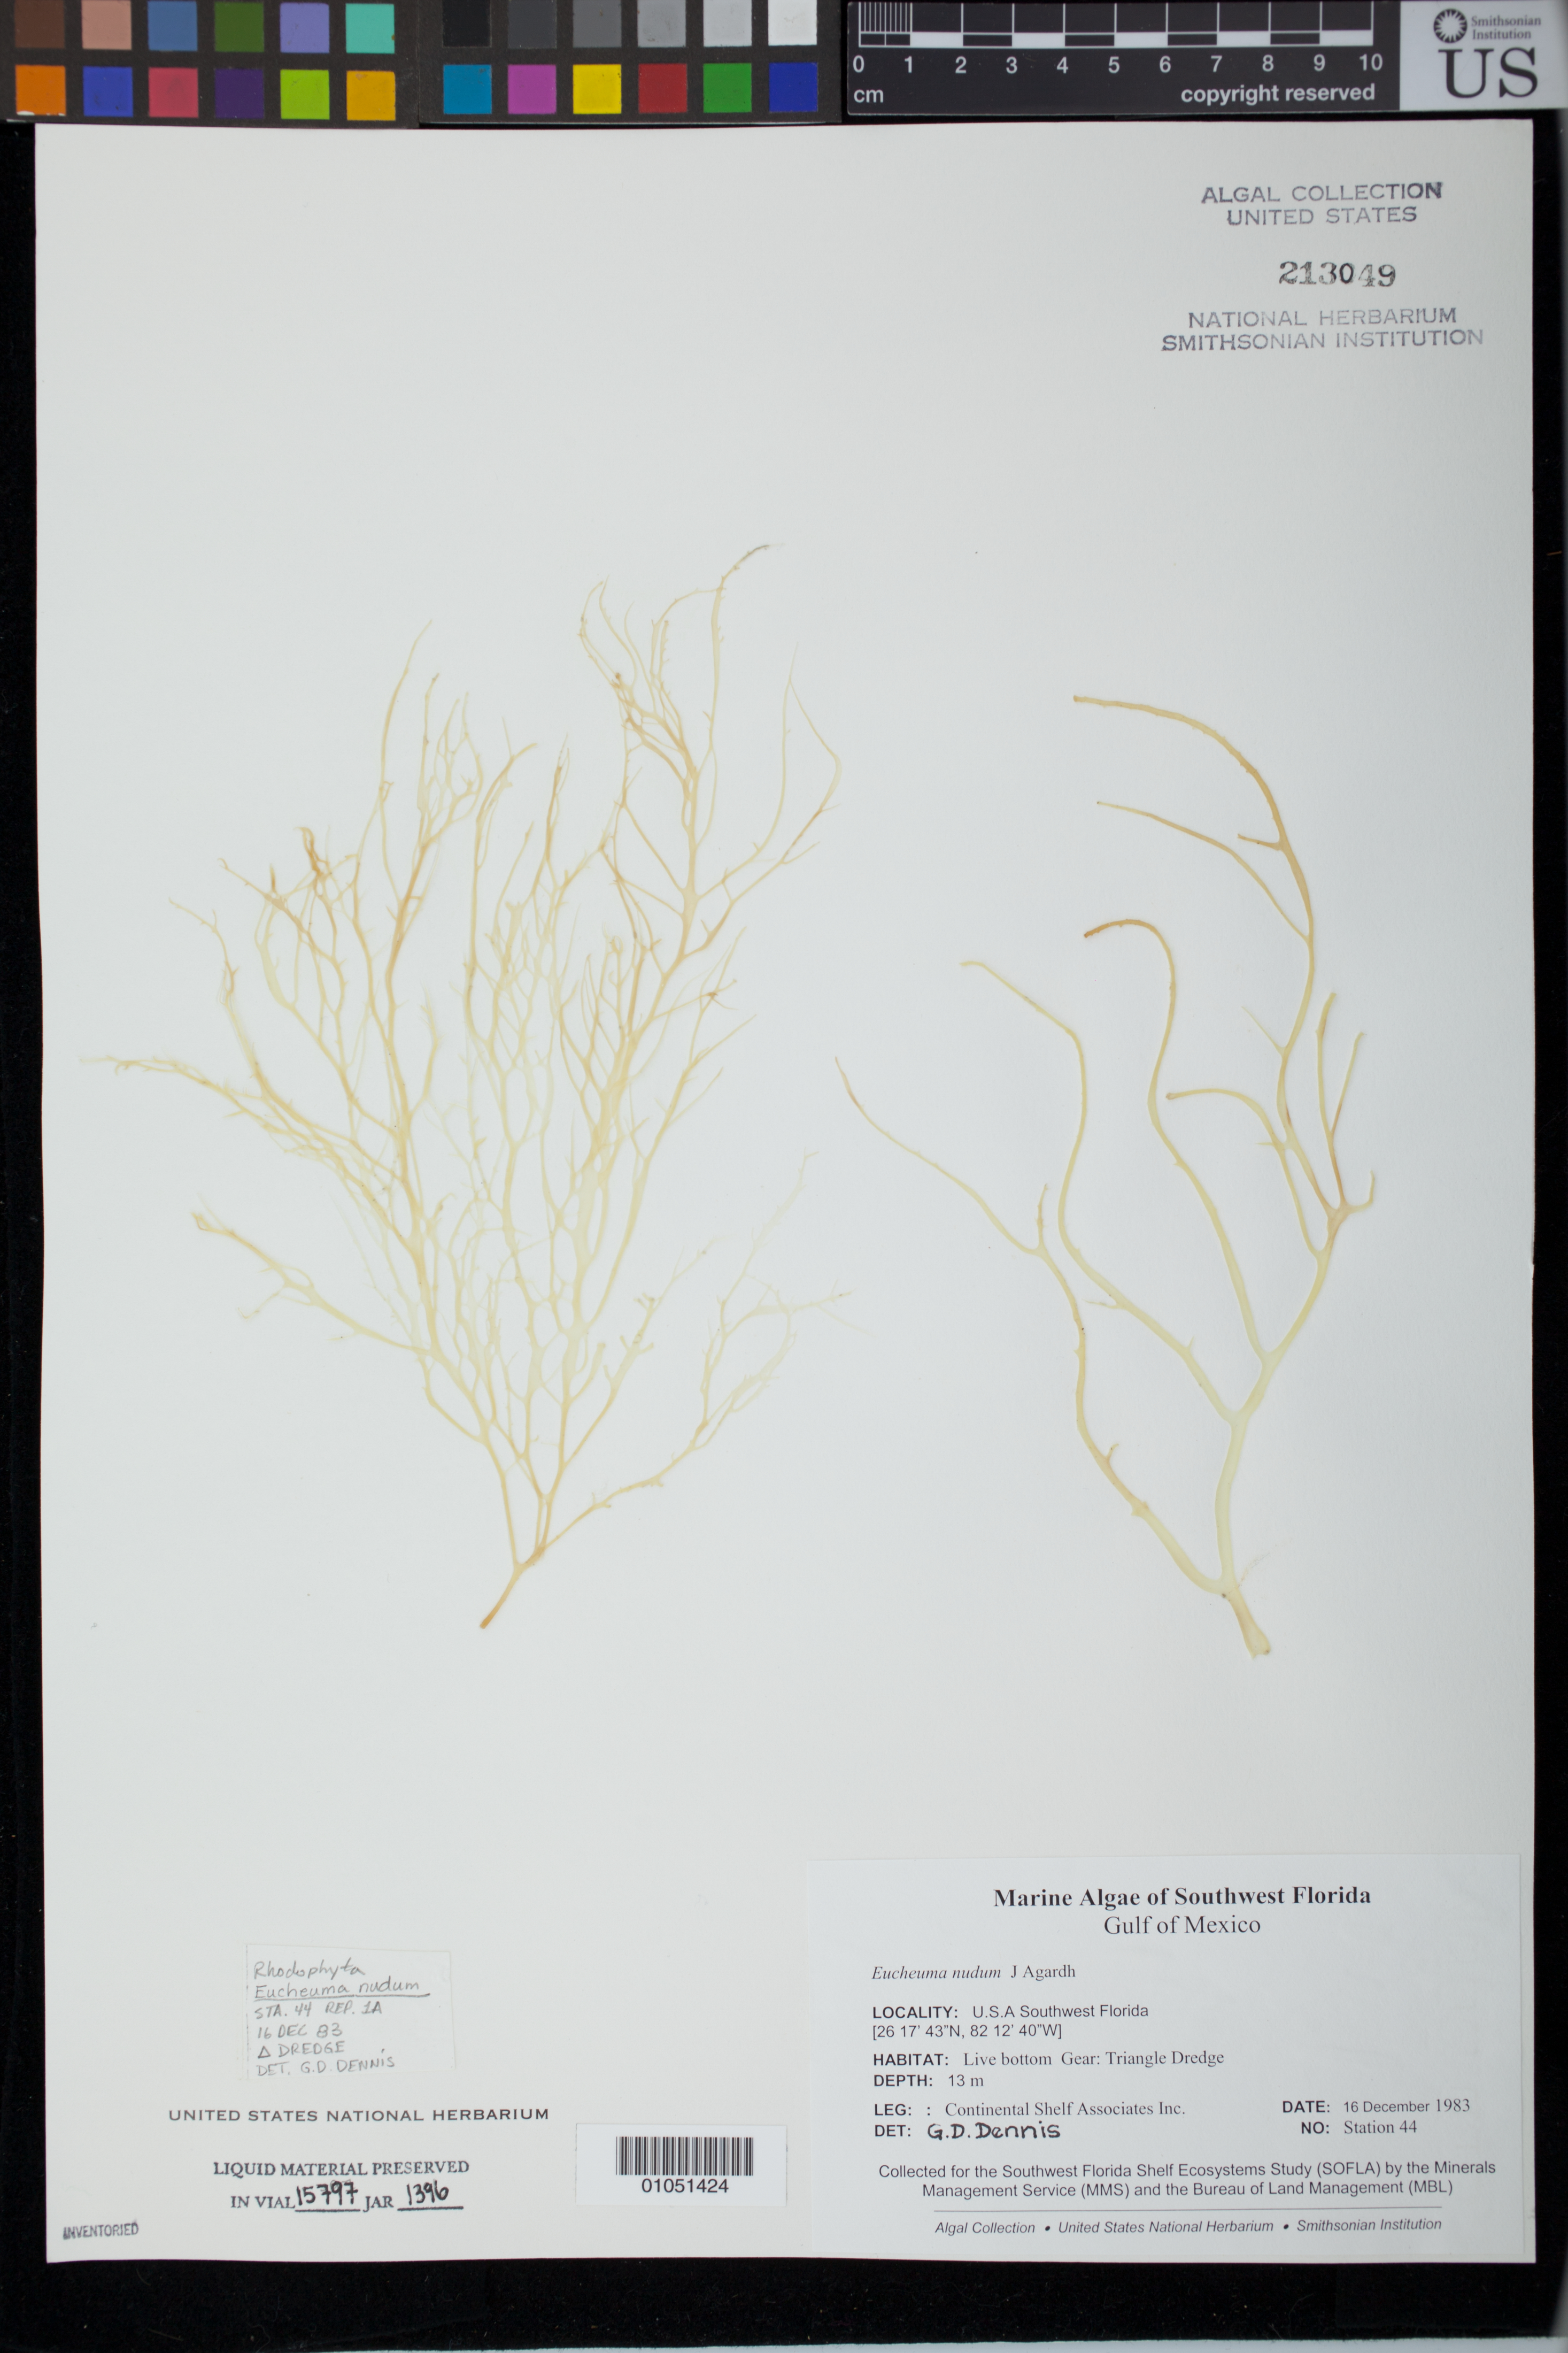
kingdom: Plantae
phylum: Rhodophyta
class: Florideophyceae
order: Gigartinales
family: Solieriaceae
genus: Eucheuma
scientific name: Eucheuma nudum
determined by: Dennis, G. D.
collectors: Continental Shelf Associates for the MMS/BLM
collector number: Station 44 Repl 1A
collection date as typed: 16 Dec 1983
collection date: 1983-12-16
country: United States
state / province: Florida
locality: Gulf of Mexico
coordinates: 26 17'43"N, 82 12'40"W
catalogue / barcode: US 213049